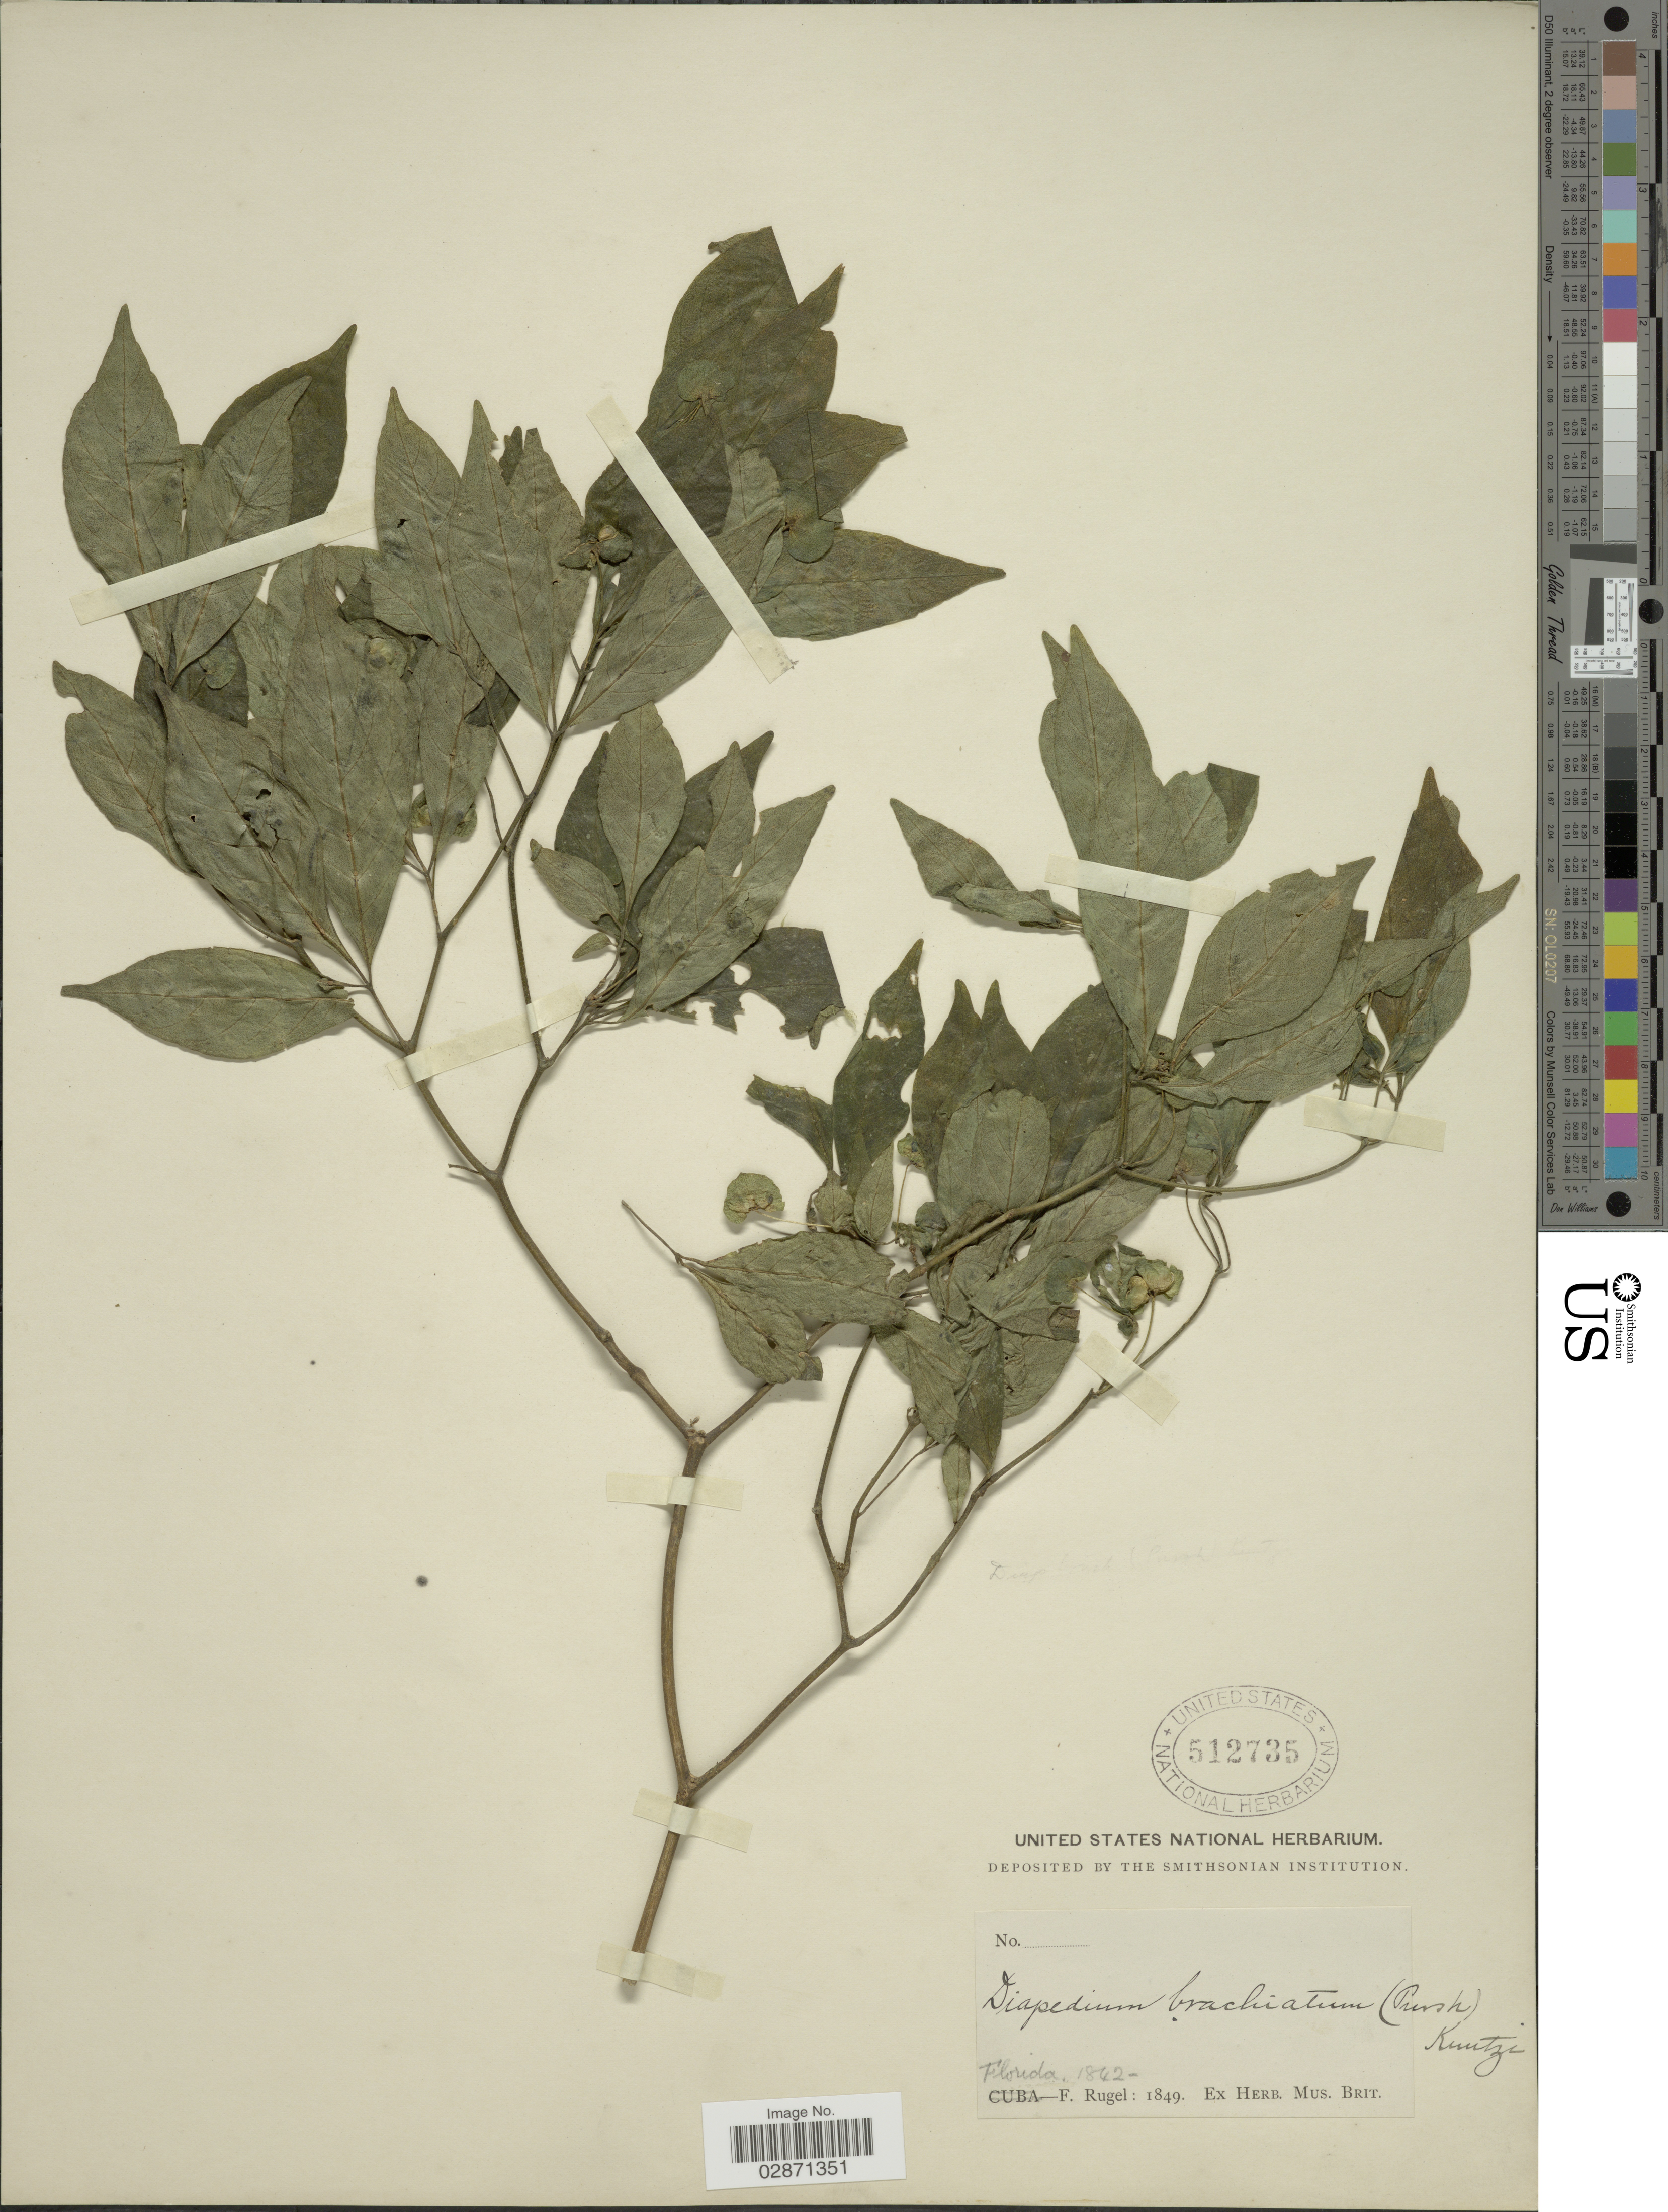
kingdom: Plantae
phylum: Tracheophyta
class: Magnoliopsida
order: Lamiales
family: Acanthaceae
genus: Dicliptera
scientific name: Dicliptera brachiata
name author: (Pursh) Spreng.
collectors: F. Rugel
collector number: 1849?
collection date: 1842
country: United States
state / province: Florida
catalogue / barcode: US 513735